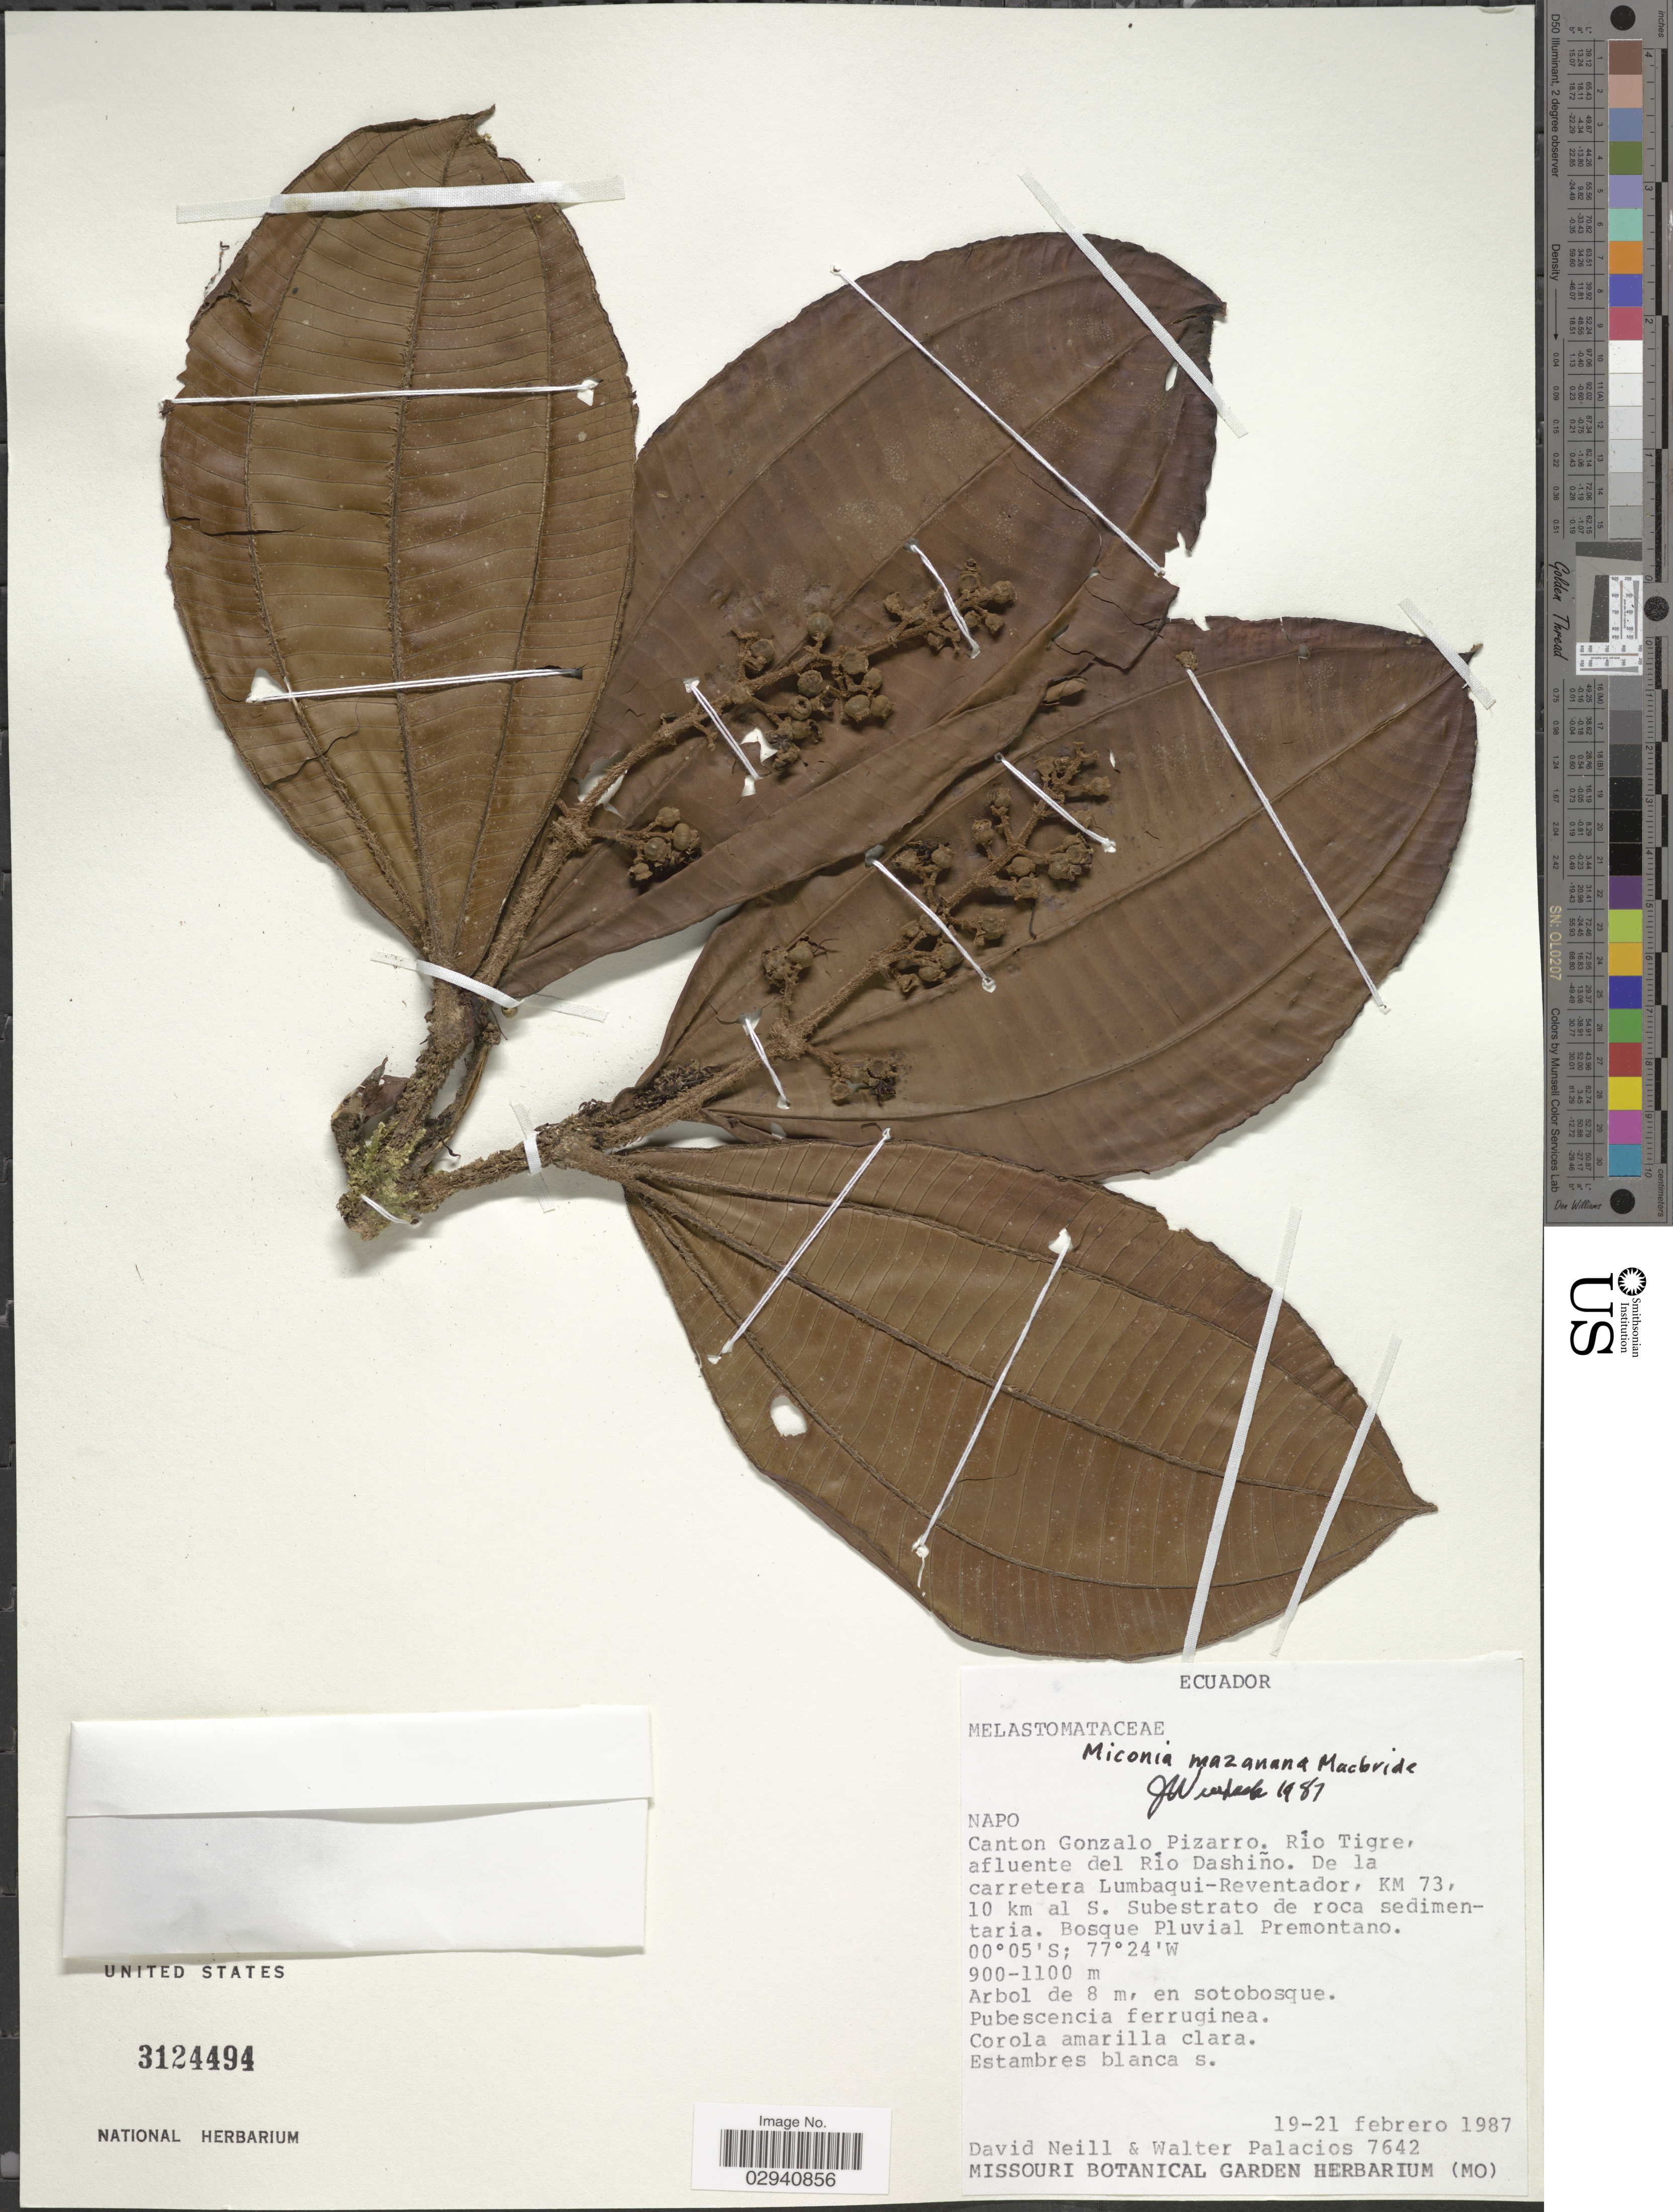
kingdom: Plantae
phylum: Tracheophyta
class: Magnoliopsida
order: Myrtales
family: Melastomataceae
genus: Miconia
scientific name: Miconia mazanana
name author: J.F. Macbr.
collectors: D. Neill & W. Palacios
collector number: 7642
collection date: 1987-02-19/1987-02-21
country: Ecuador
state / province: Napo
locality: Canton Gonzalo Pizarro. Río Tigre, afluente del Río Dashiño. De la carretera Lumbaqui-Reventador, Km 73, 10 km al S.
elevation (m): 900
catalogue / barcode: US 3124494